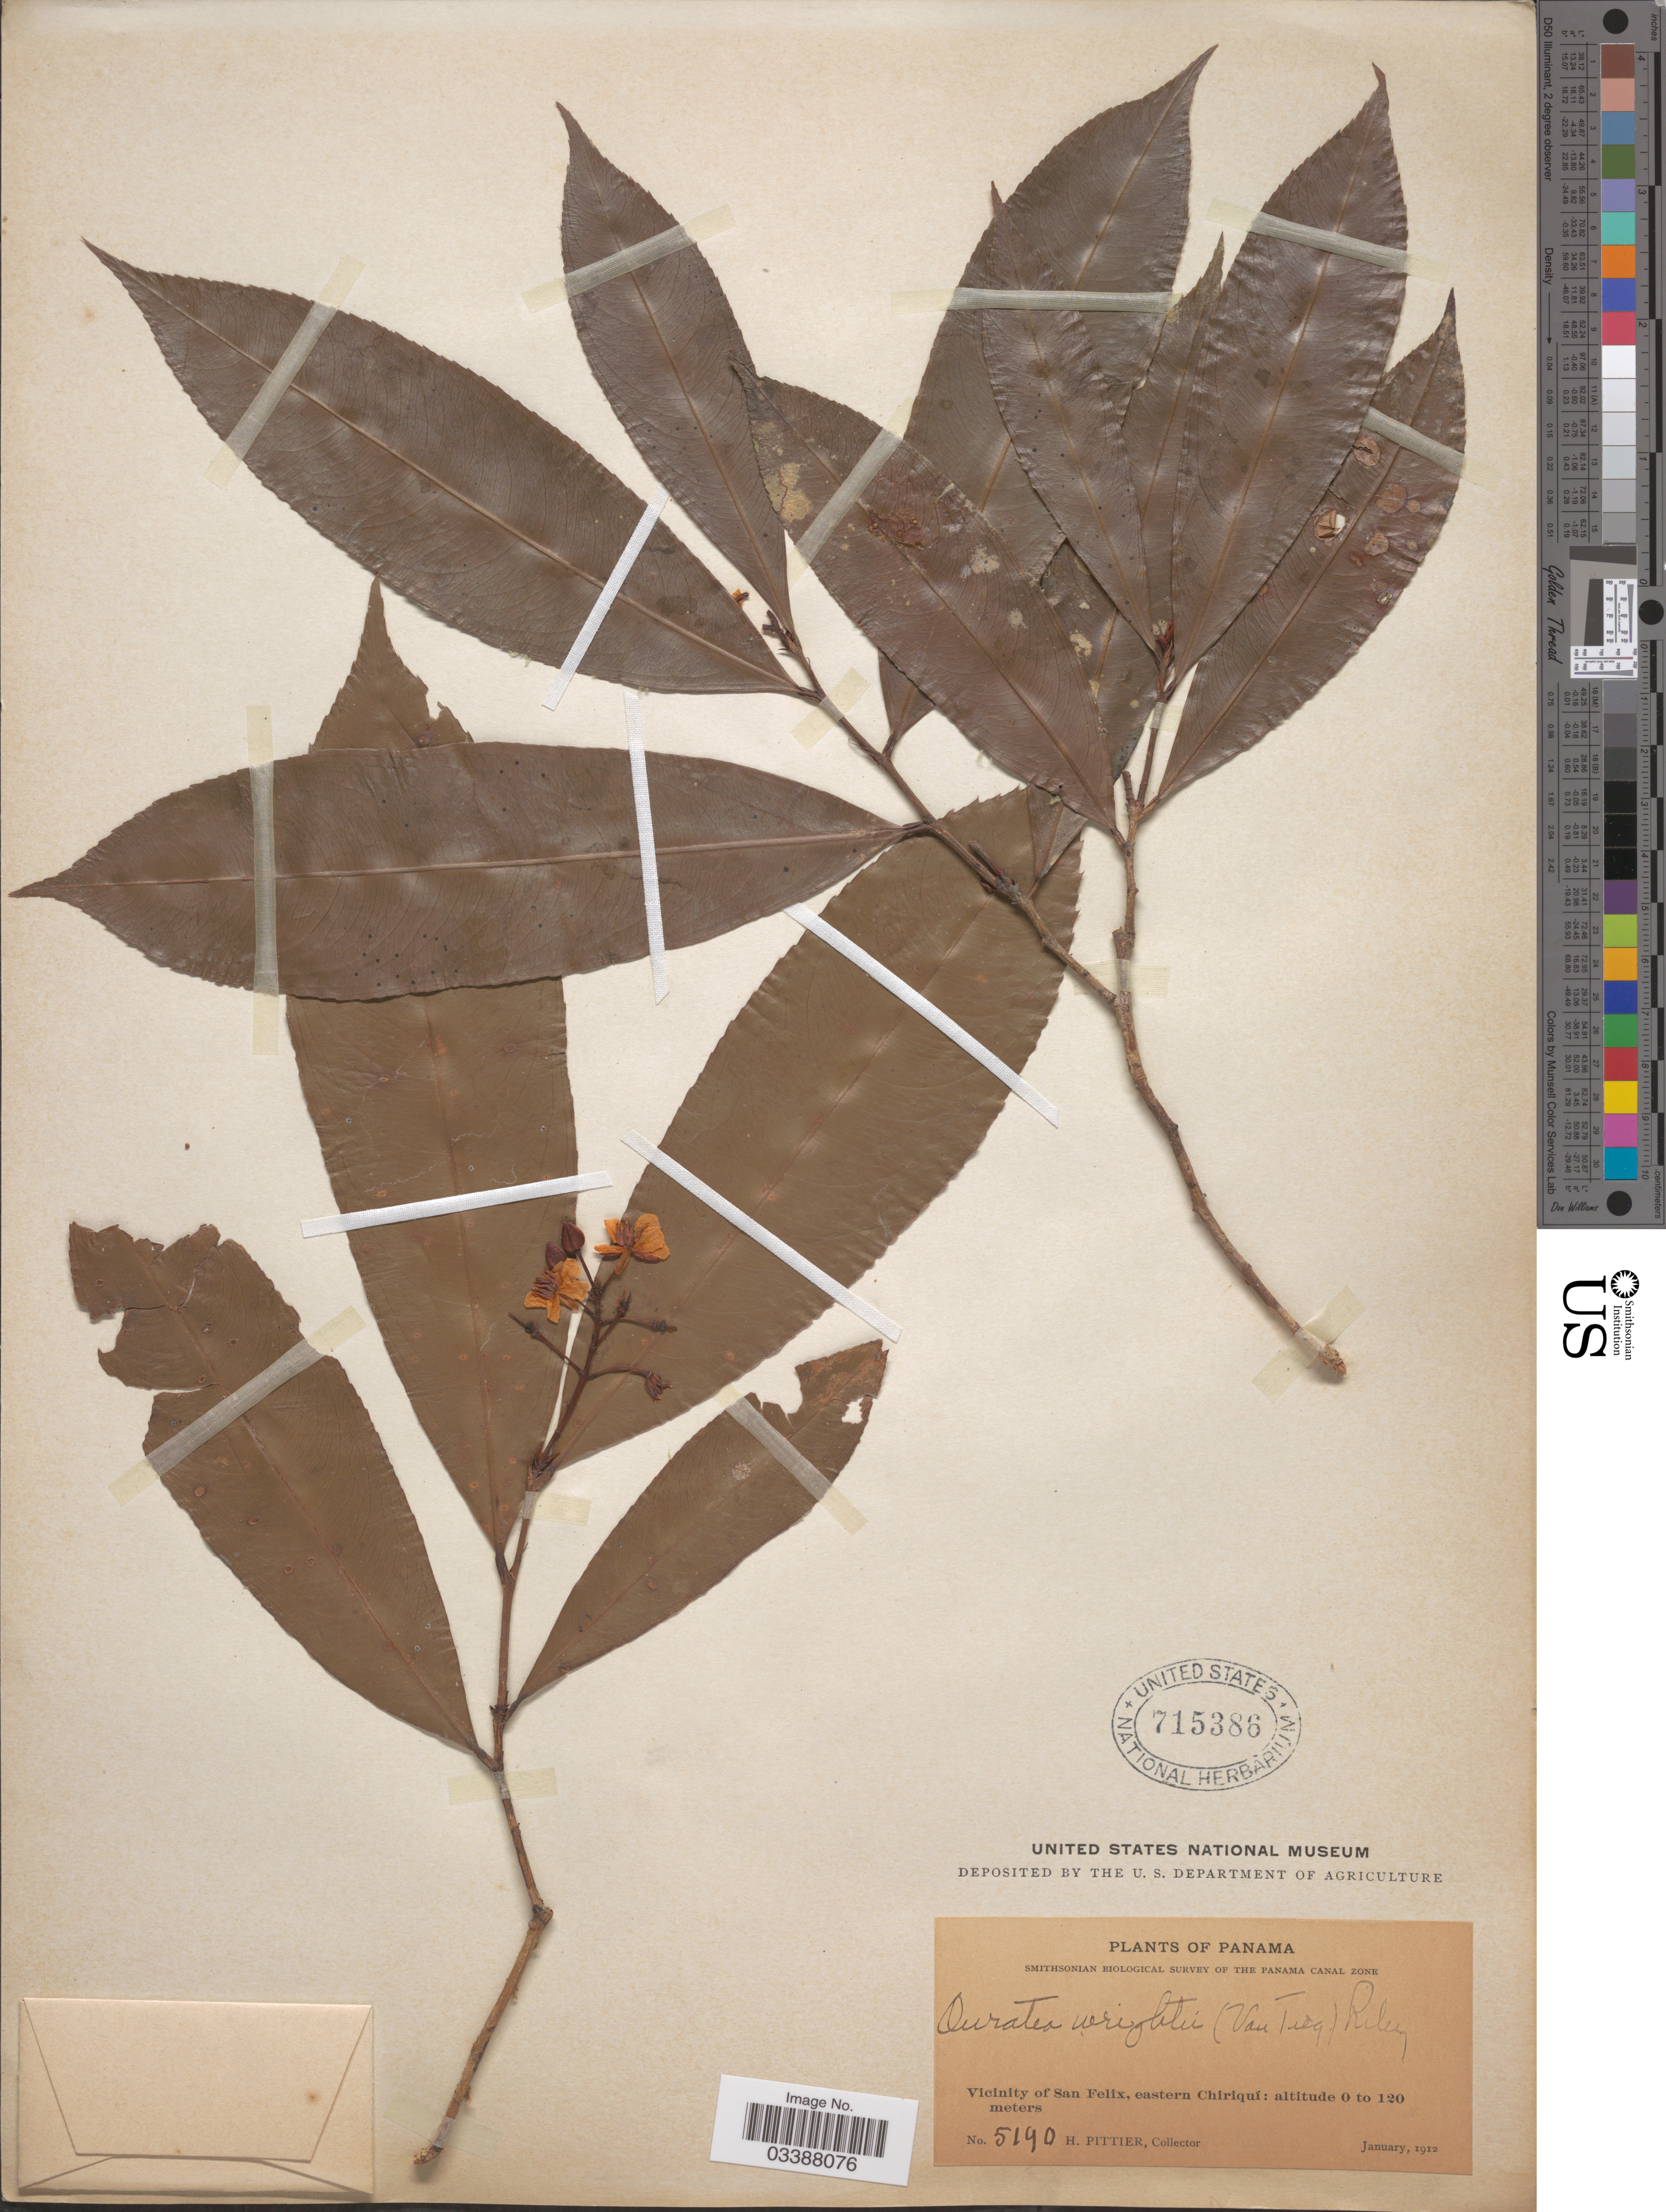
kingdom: Plantae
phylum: Tracheophyta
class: Magnoliopsida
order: Malpighiales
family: Ochnaceae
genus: Ouratea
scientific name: Ouratea lucens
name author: (Kunth) Engl.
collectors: H. F. Pittier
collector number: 5190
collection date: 1912-01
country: Panama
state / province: Chiriqui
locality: Vicinity of San Felix, eastern Chiriquí.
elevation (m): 0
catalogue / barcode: US 715386